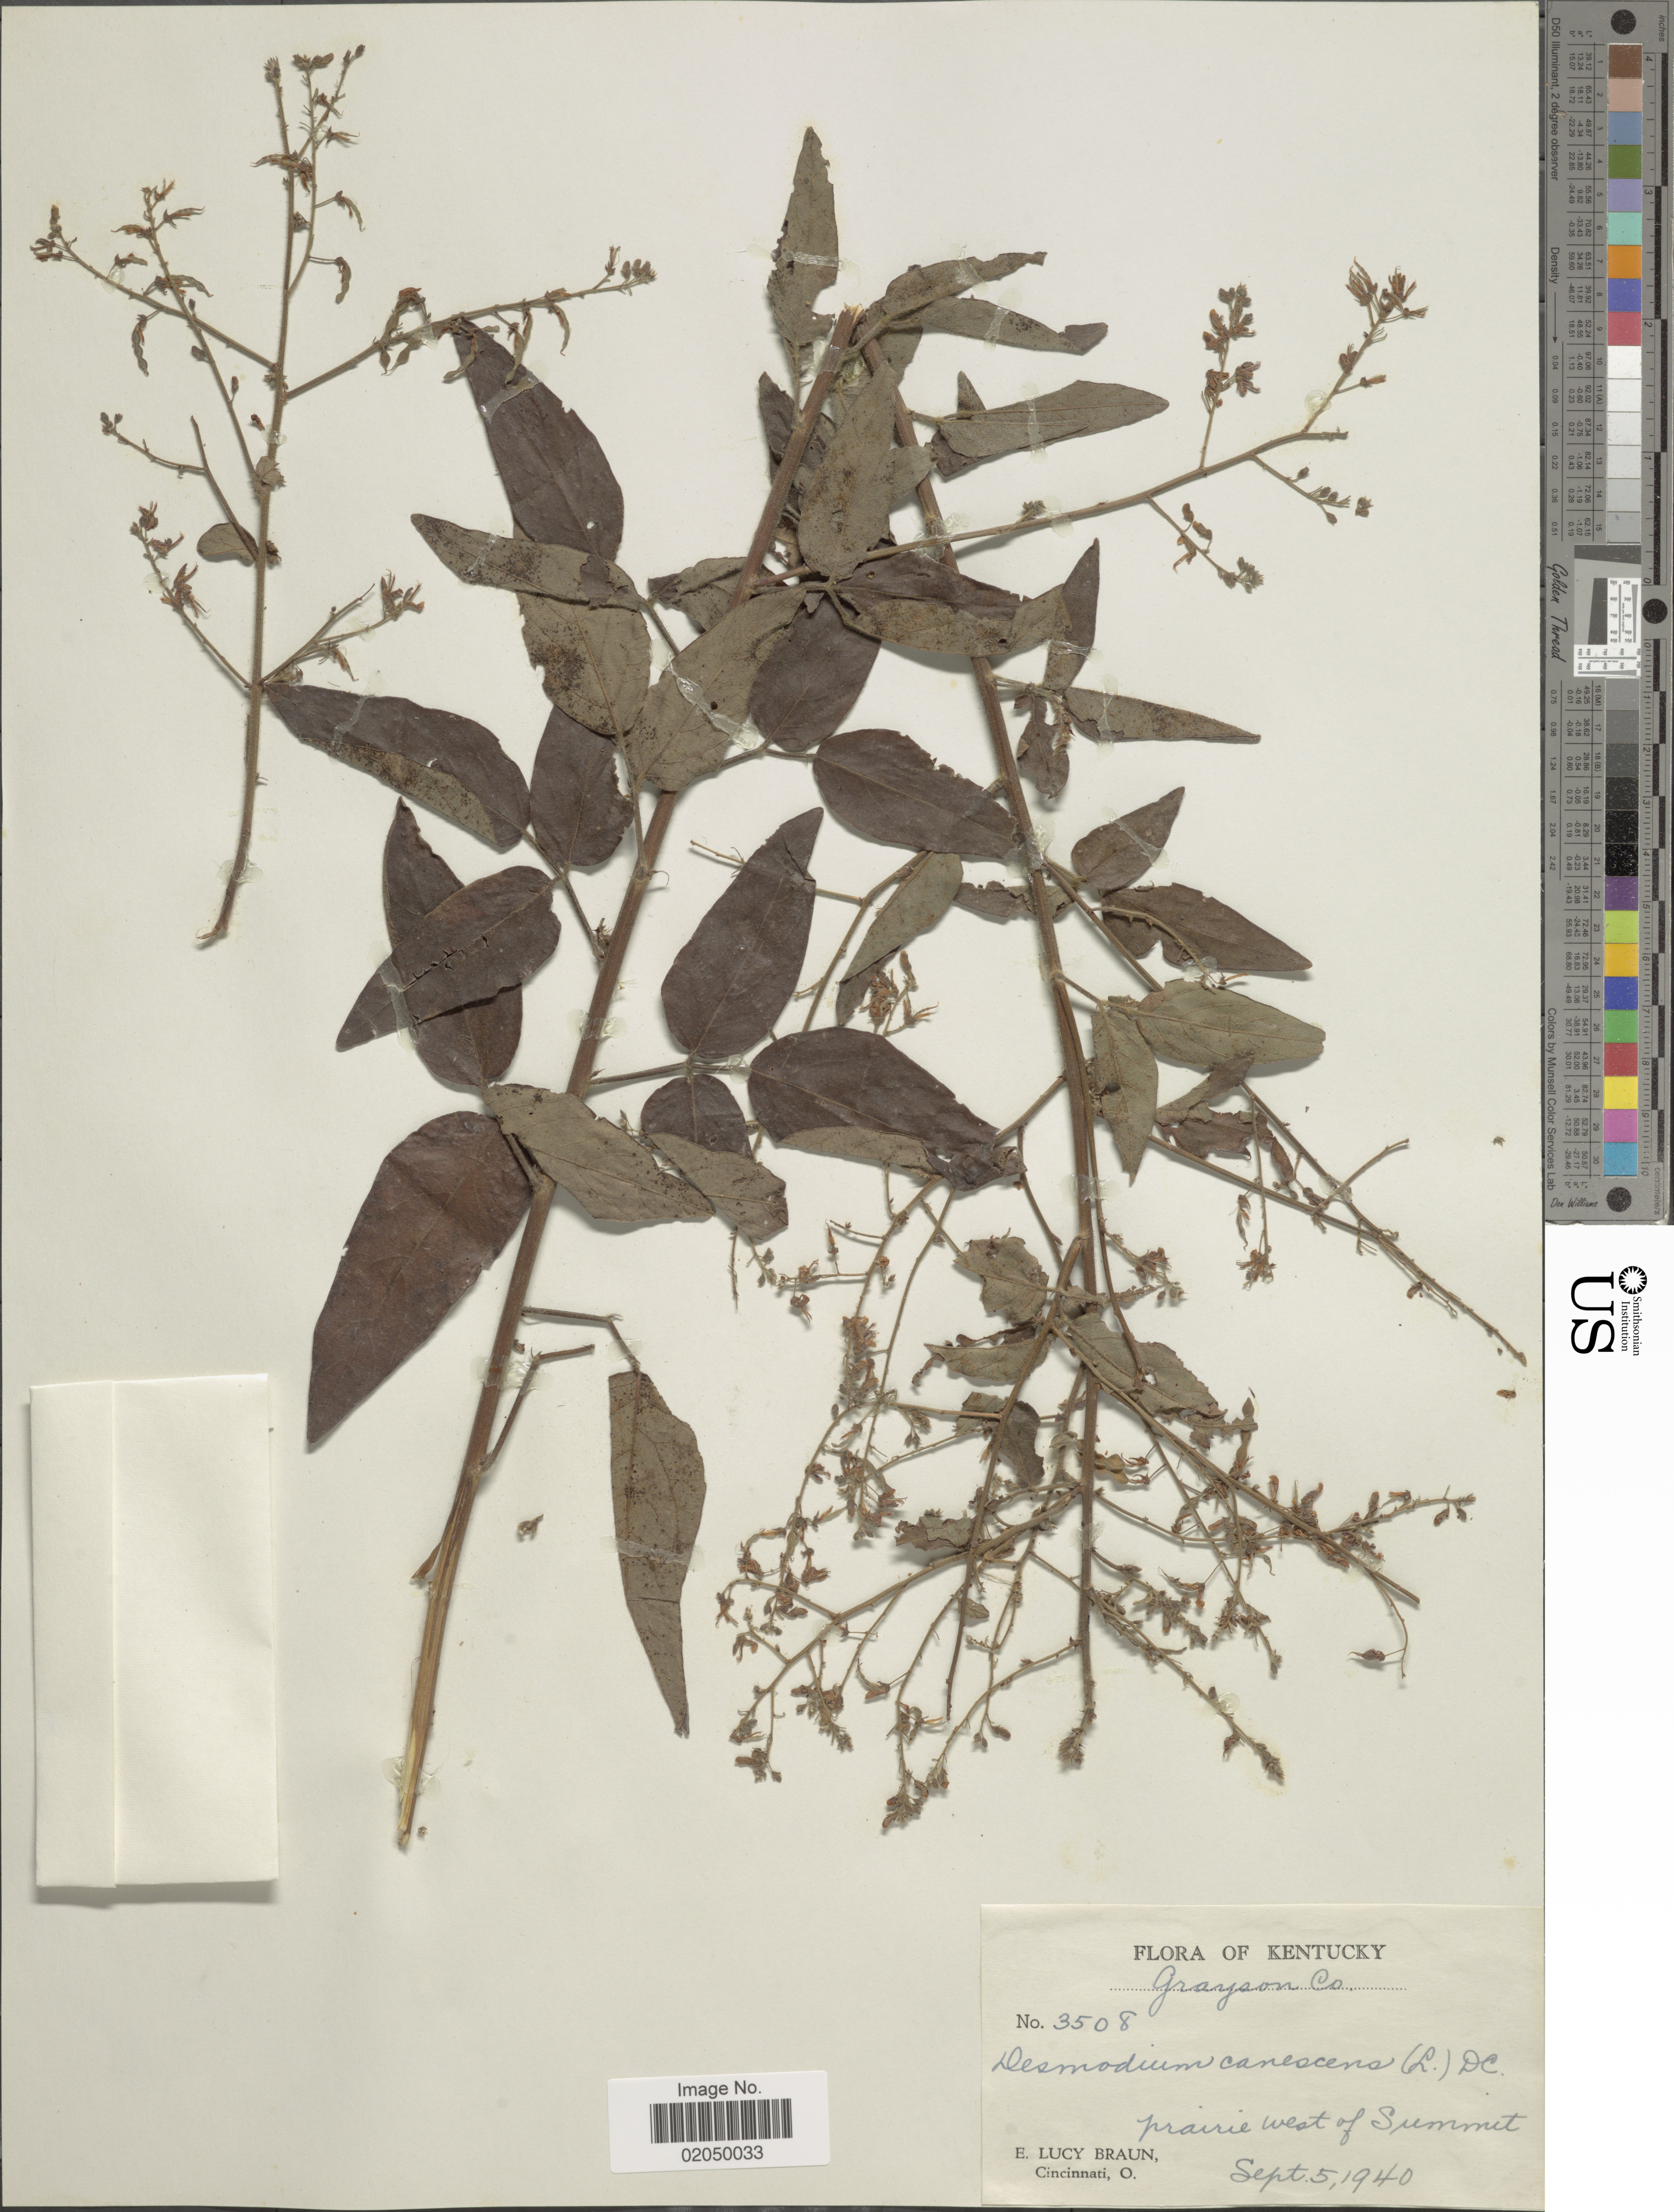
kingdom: Plantae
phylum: Tracheophyta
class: Magnoliopsida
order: Fabales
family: Fabaceae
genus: Desmodium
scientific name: Desmodium canescens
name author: (L.) DC.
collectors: E. L. Braun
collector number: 3508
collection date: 1940-09-05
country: United States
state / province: Kentucky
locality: Grayson Co. prairie West of Summit